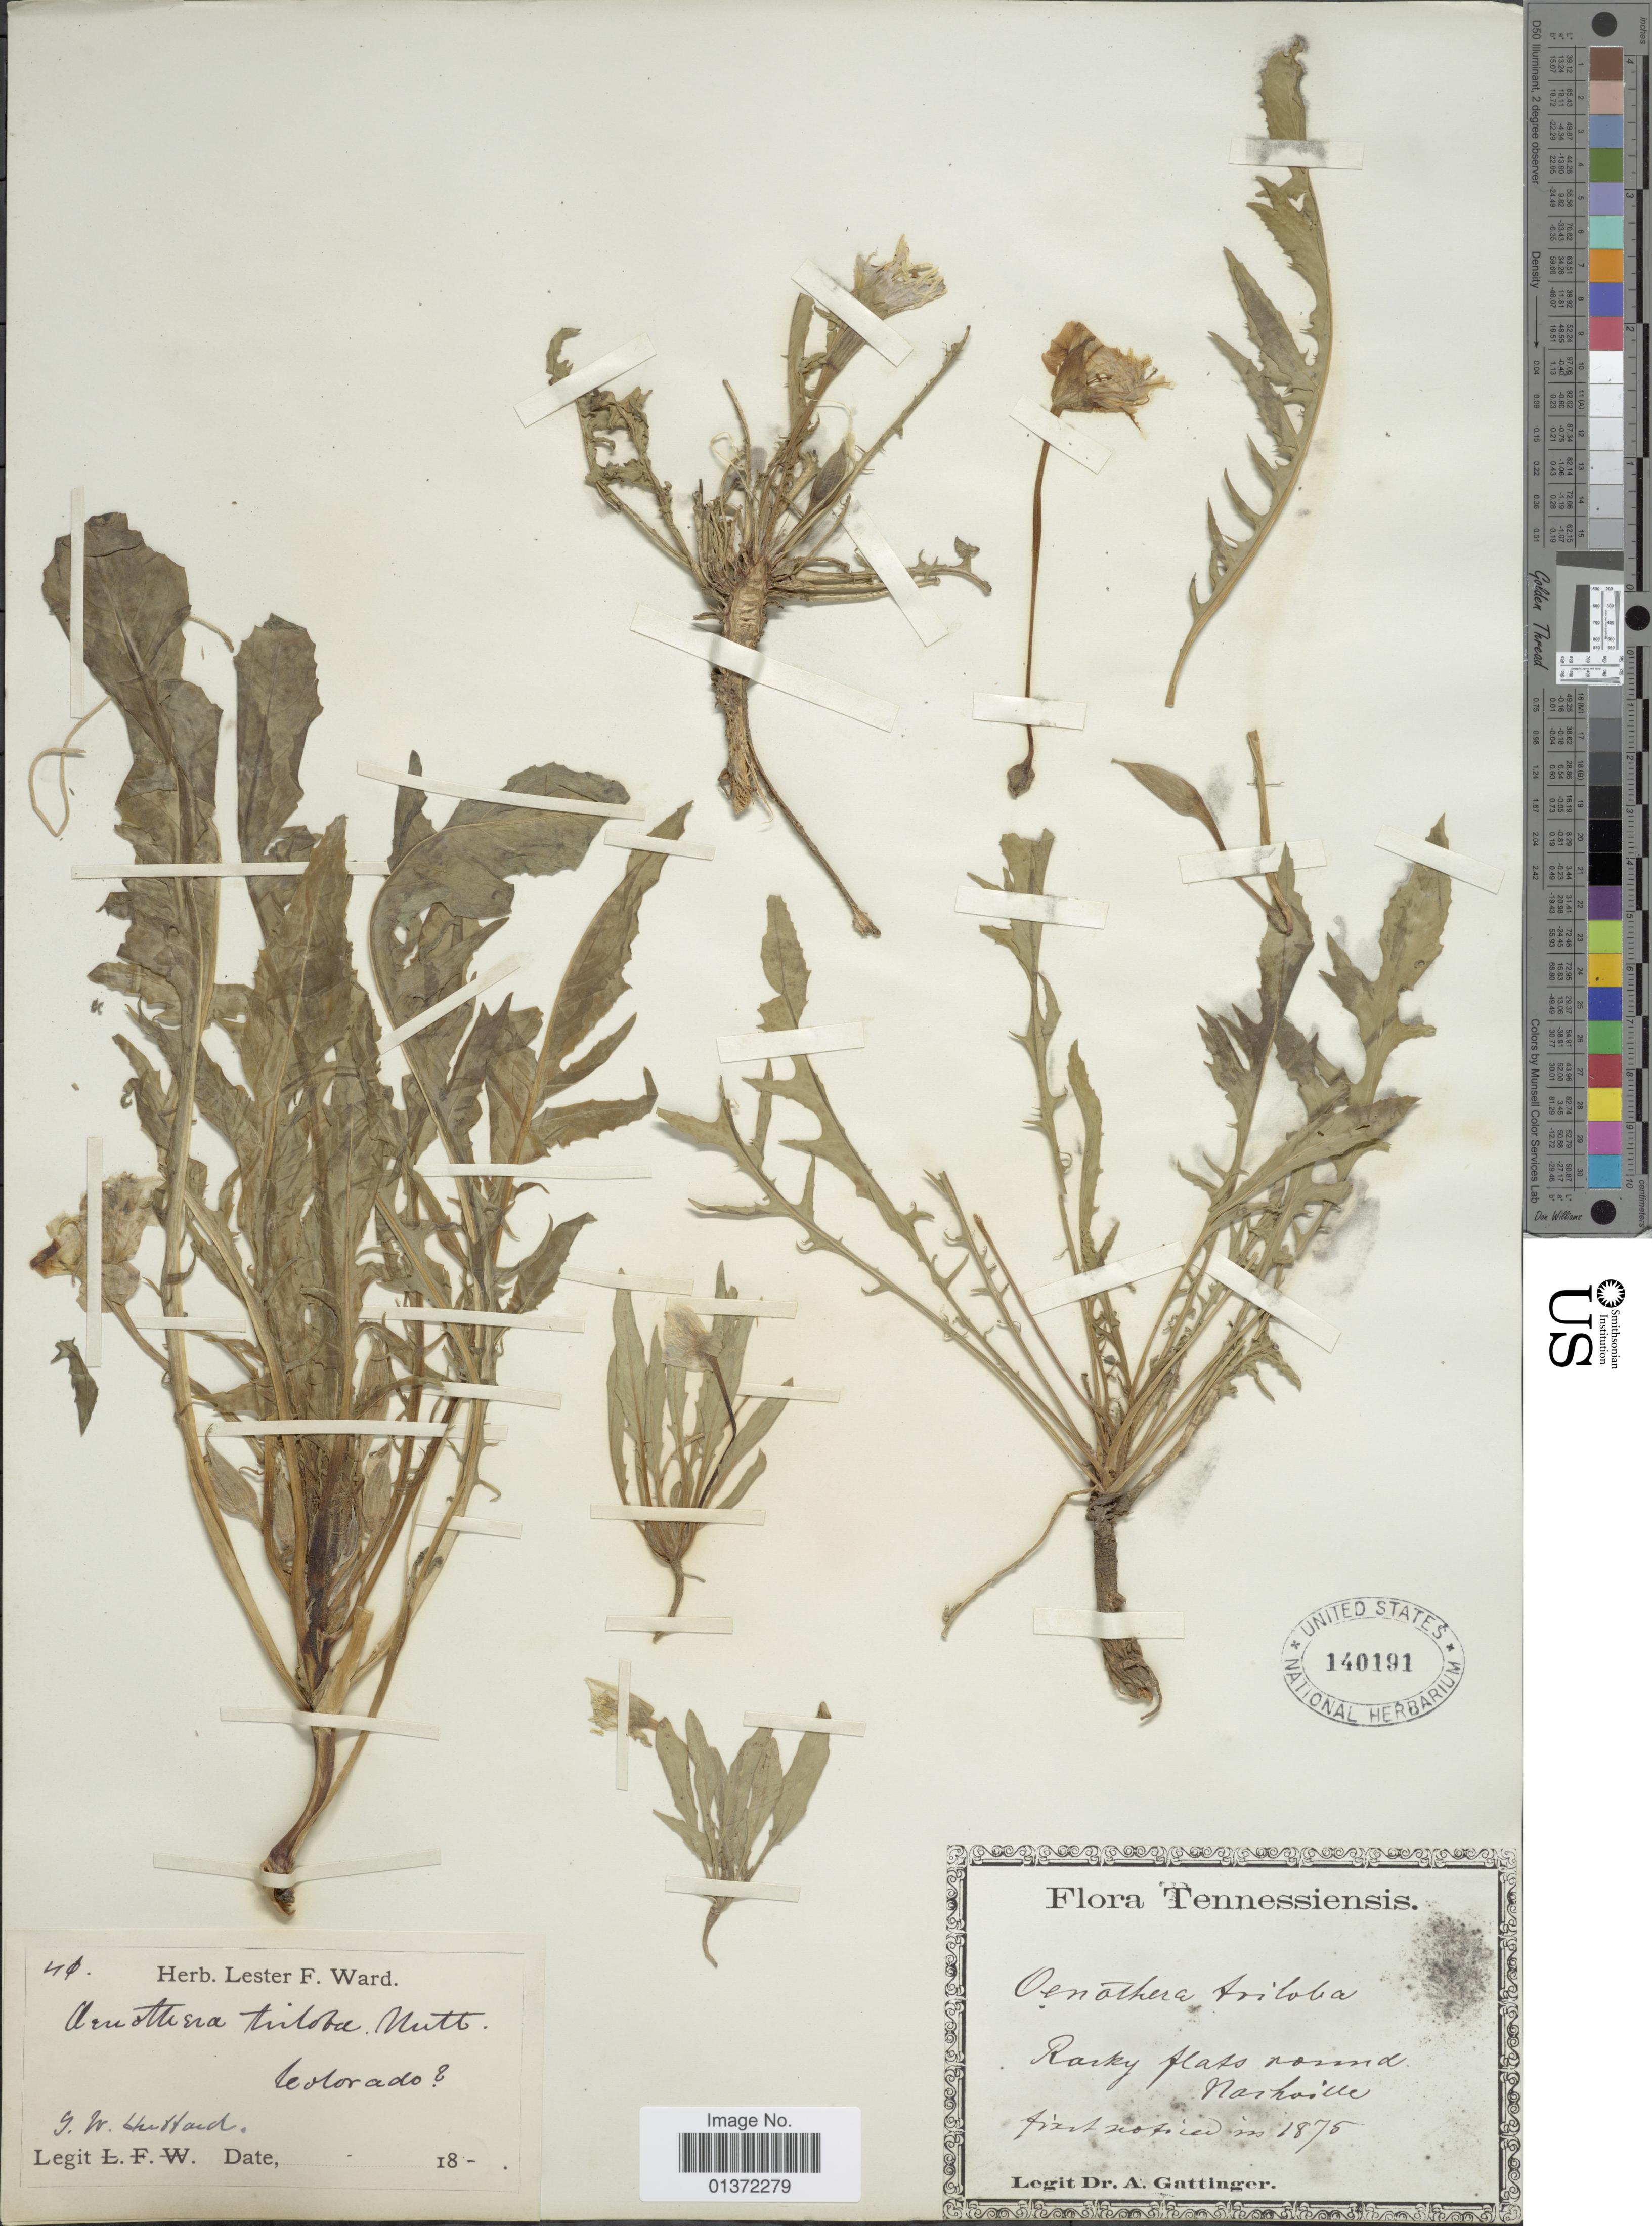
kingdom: Plantae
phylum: Tracheophyta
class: Magnoliopsida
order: Myrtales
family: Onagraceae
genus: Oenothera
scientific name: Oenothera triloba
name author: Nutt.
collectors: G. W. Hubbard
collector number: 40*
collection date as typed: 18-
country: United States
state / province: Colorado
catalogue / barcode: US 102910